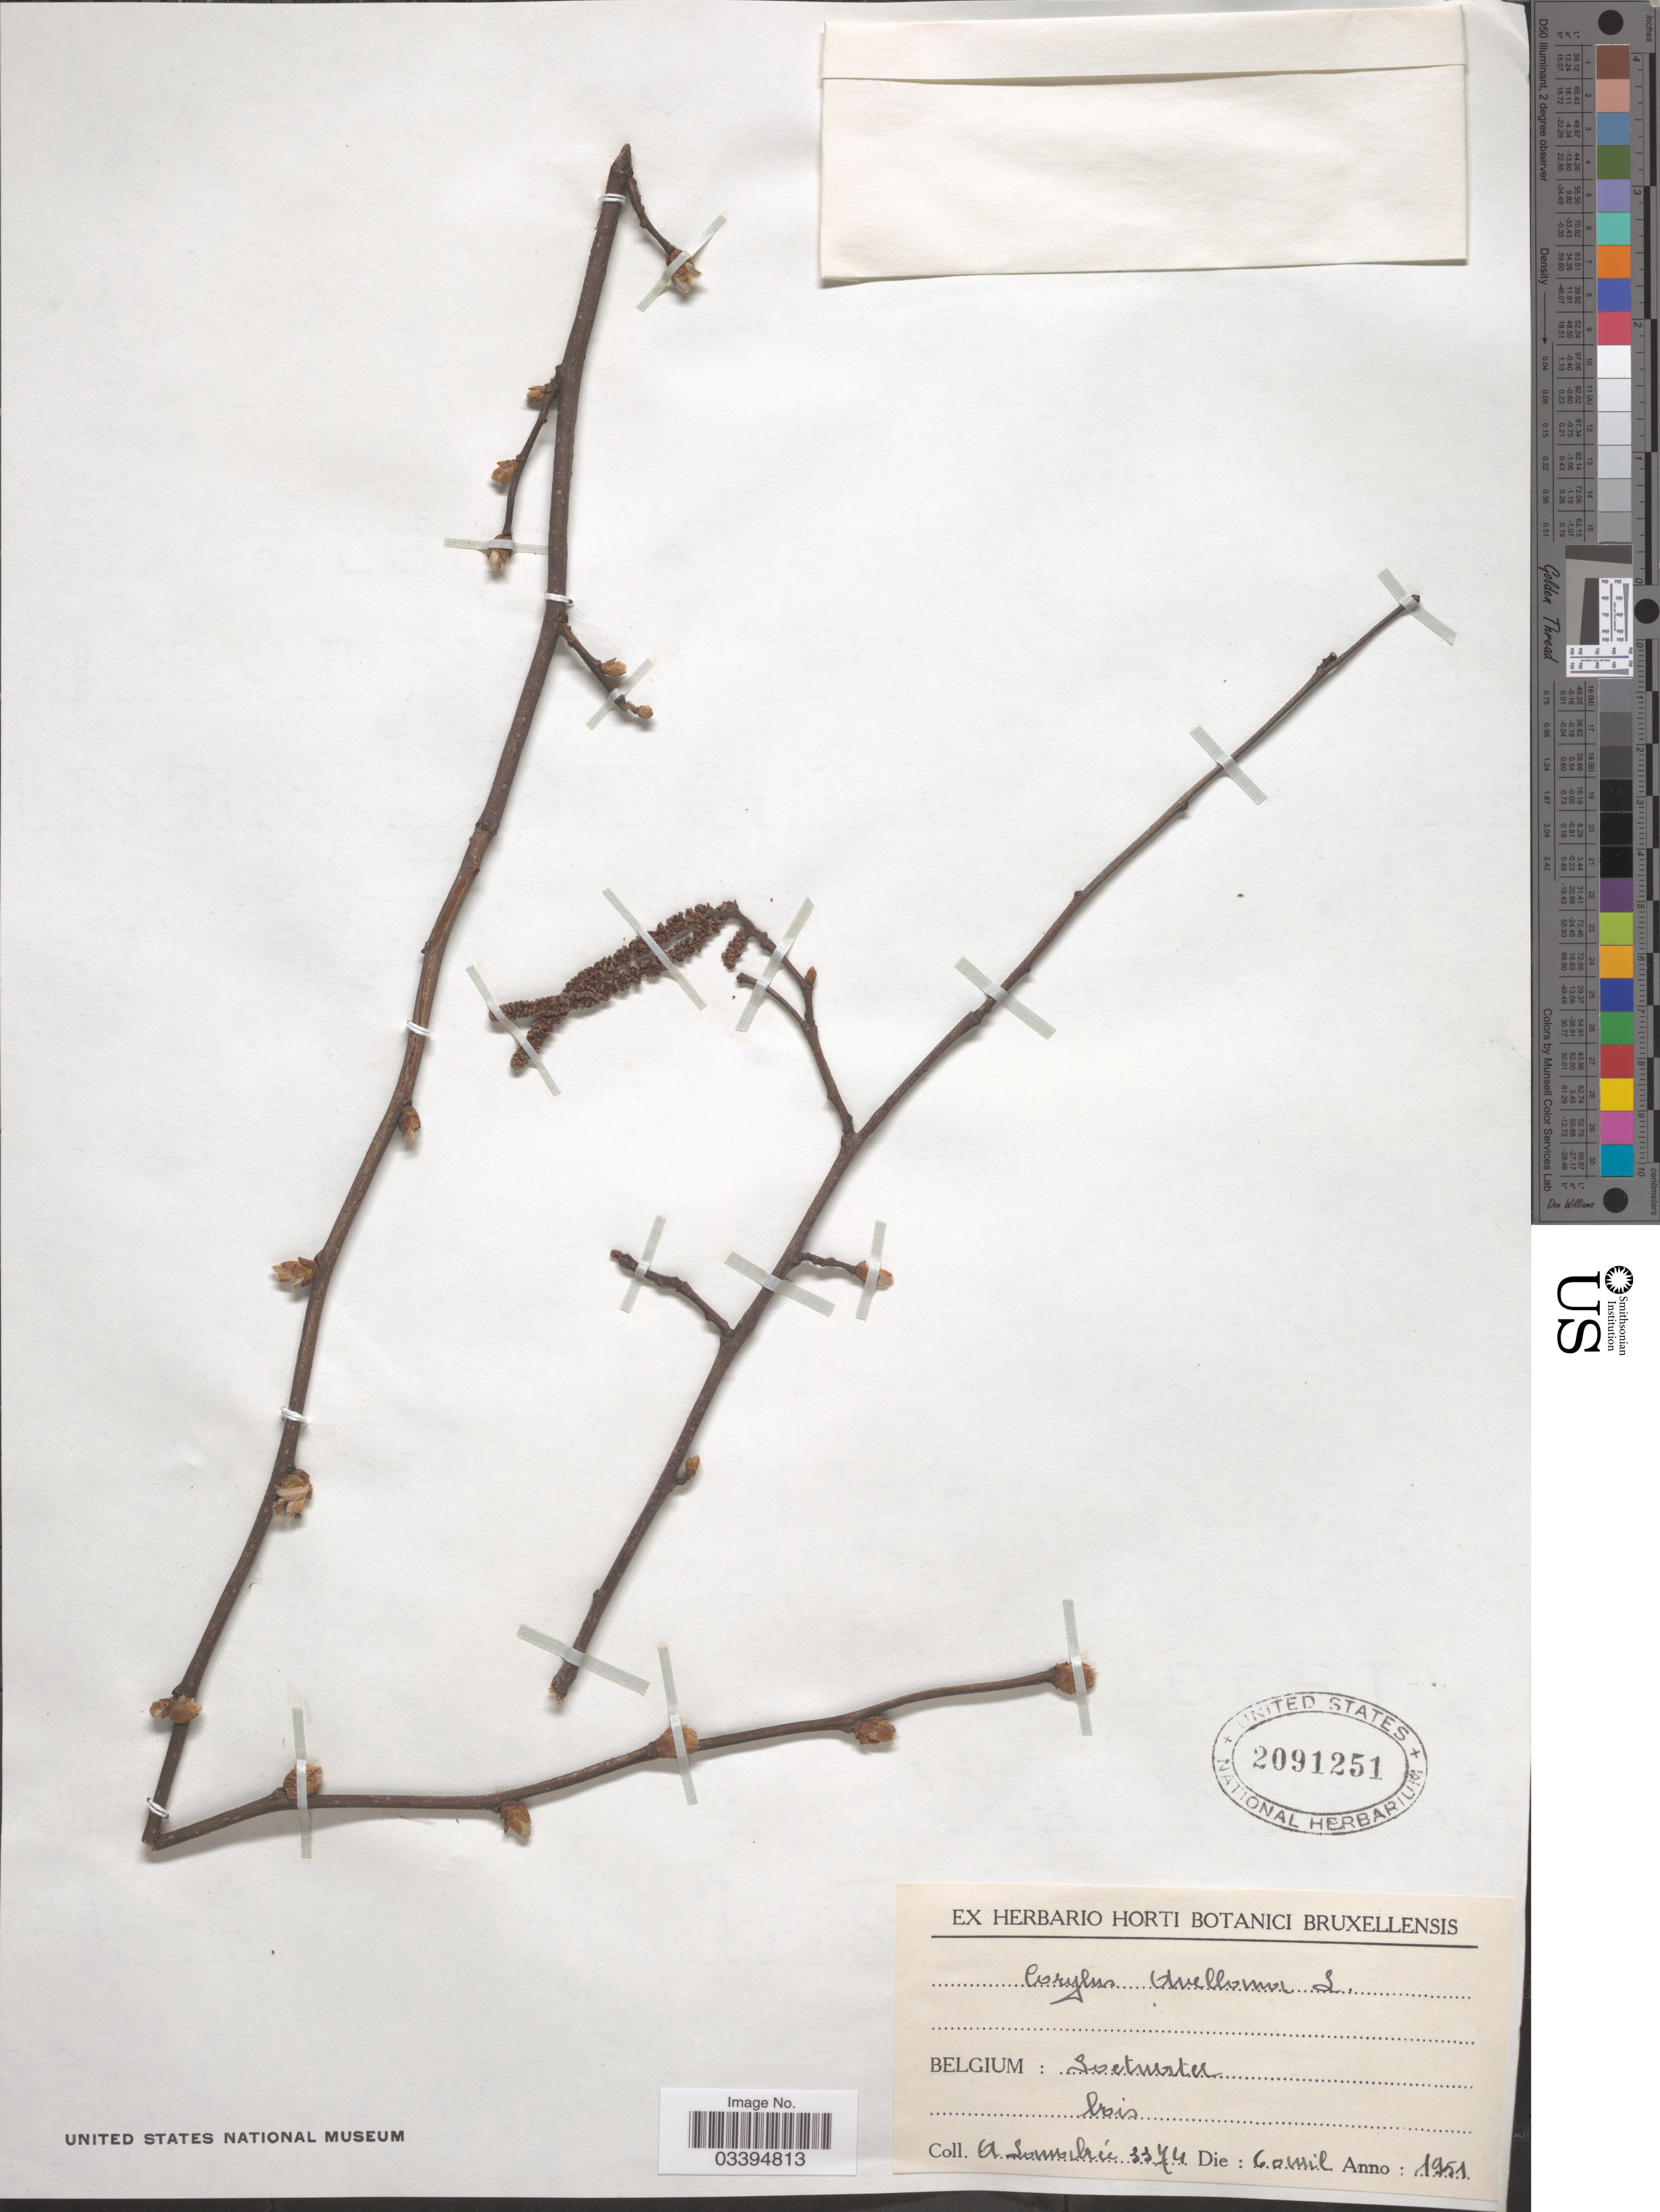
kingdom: Plantae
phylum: Tracheophyta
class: Magnoliopsida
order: Fagales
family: Betulaceae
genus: Corylus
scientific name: Corylus avellana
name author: L.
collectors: A. G. Lawalrée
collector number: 3374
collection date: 1951-04-06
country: Belgium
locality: Soetwater [interpreted].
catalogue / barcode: US 2091251